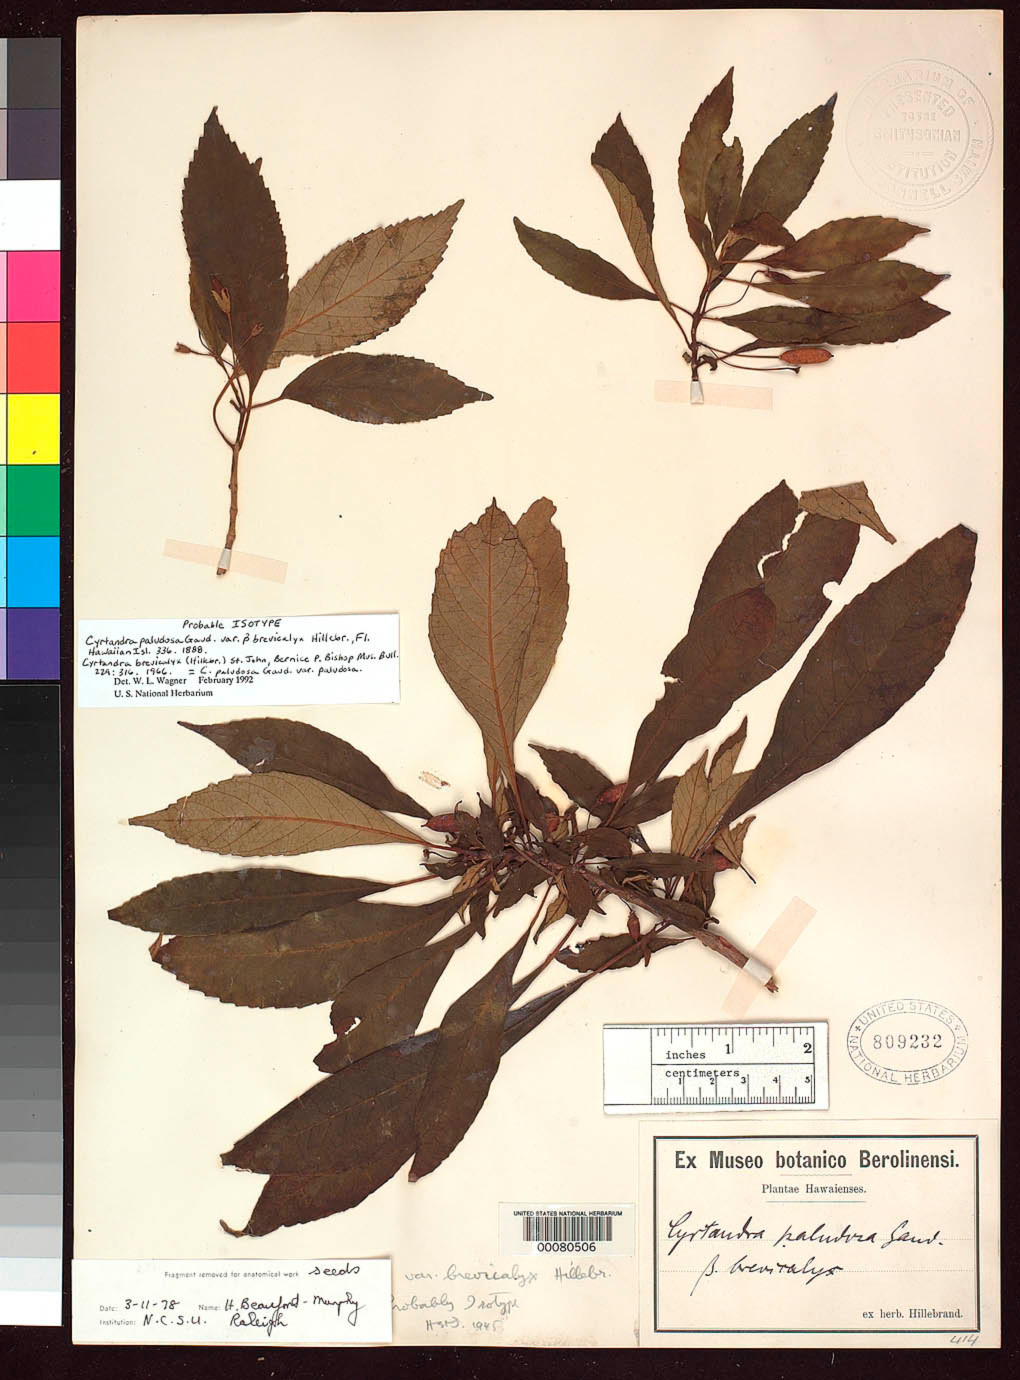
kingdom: Plantae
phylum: Tracheophyta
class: Magnoliopsida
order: Lamiales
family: Gesneriaceae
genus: Cyrtandra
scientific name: Cyrtandra paludosa var. brevicalyx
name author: Hillebr.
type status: Possible Isotype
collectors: W. Hillebrand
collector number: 414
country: United States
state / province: Hawaii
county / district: Maui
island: Maui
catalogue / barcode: US 809232